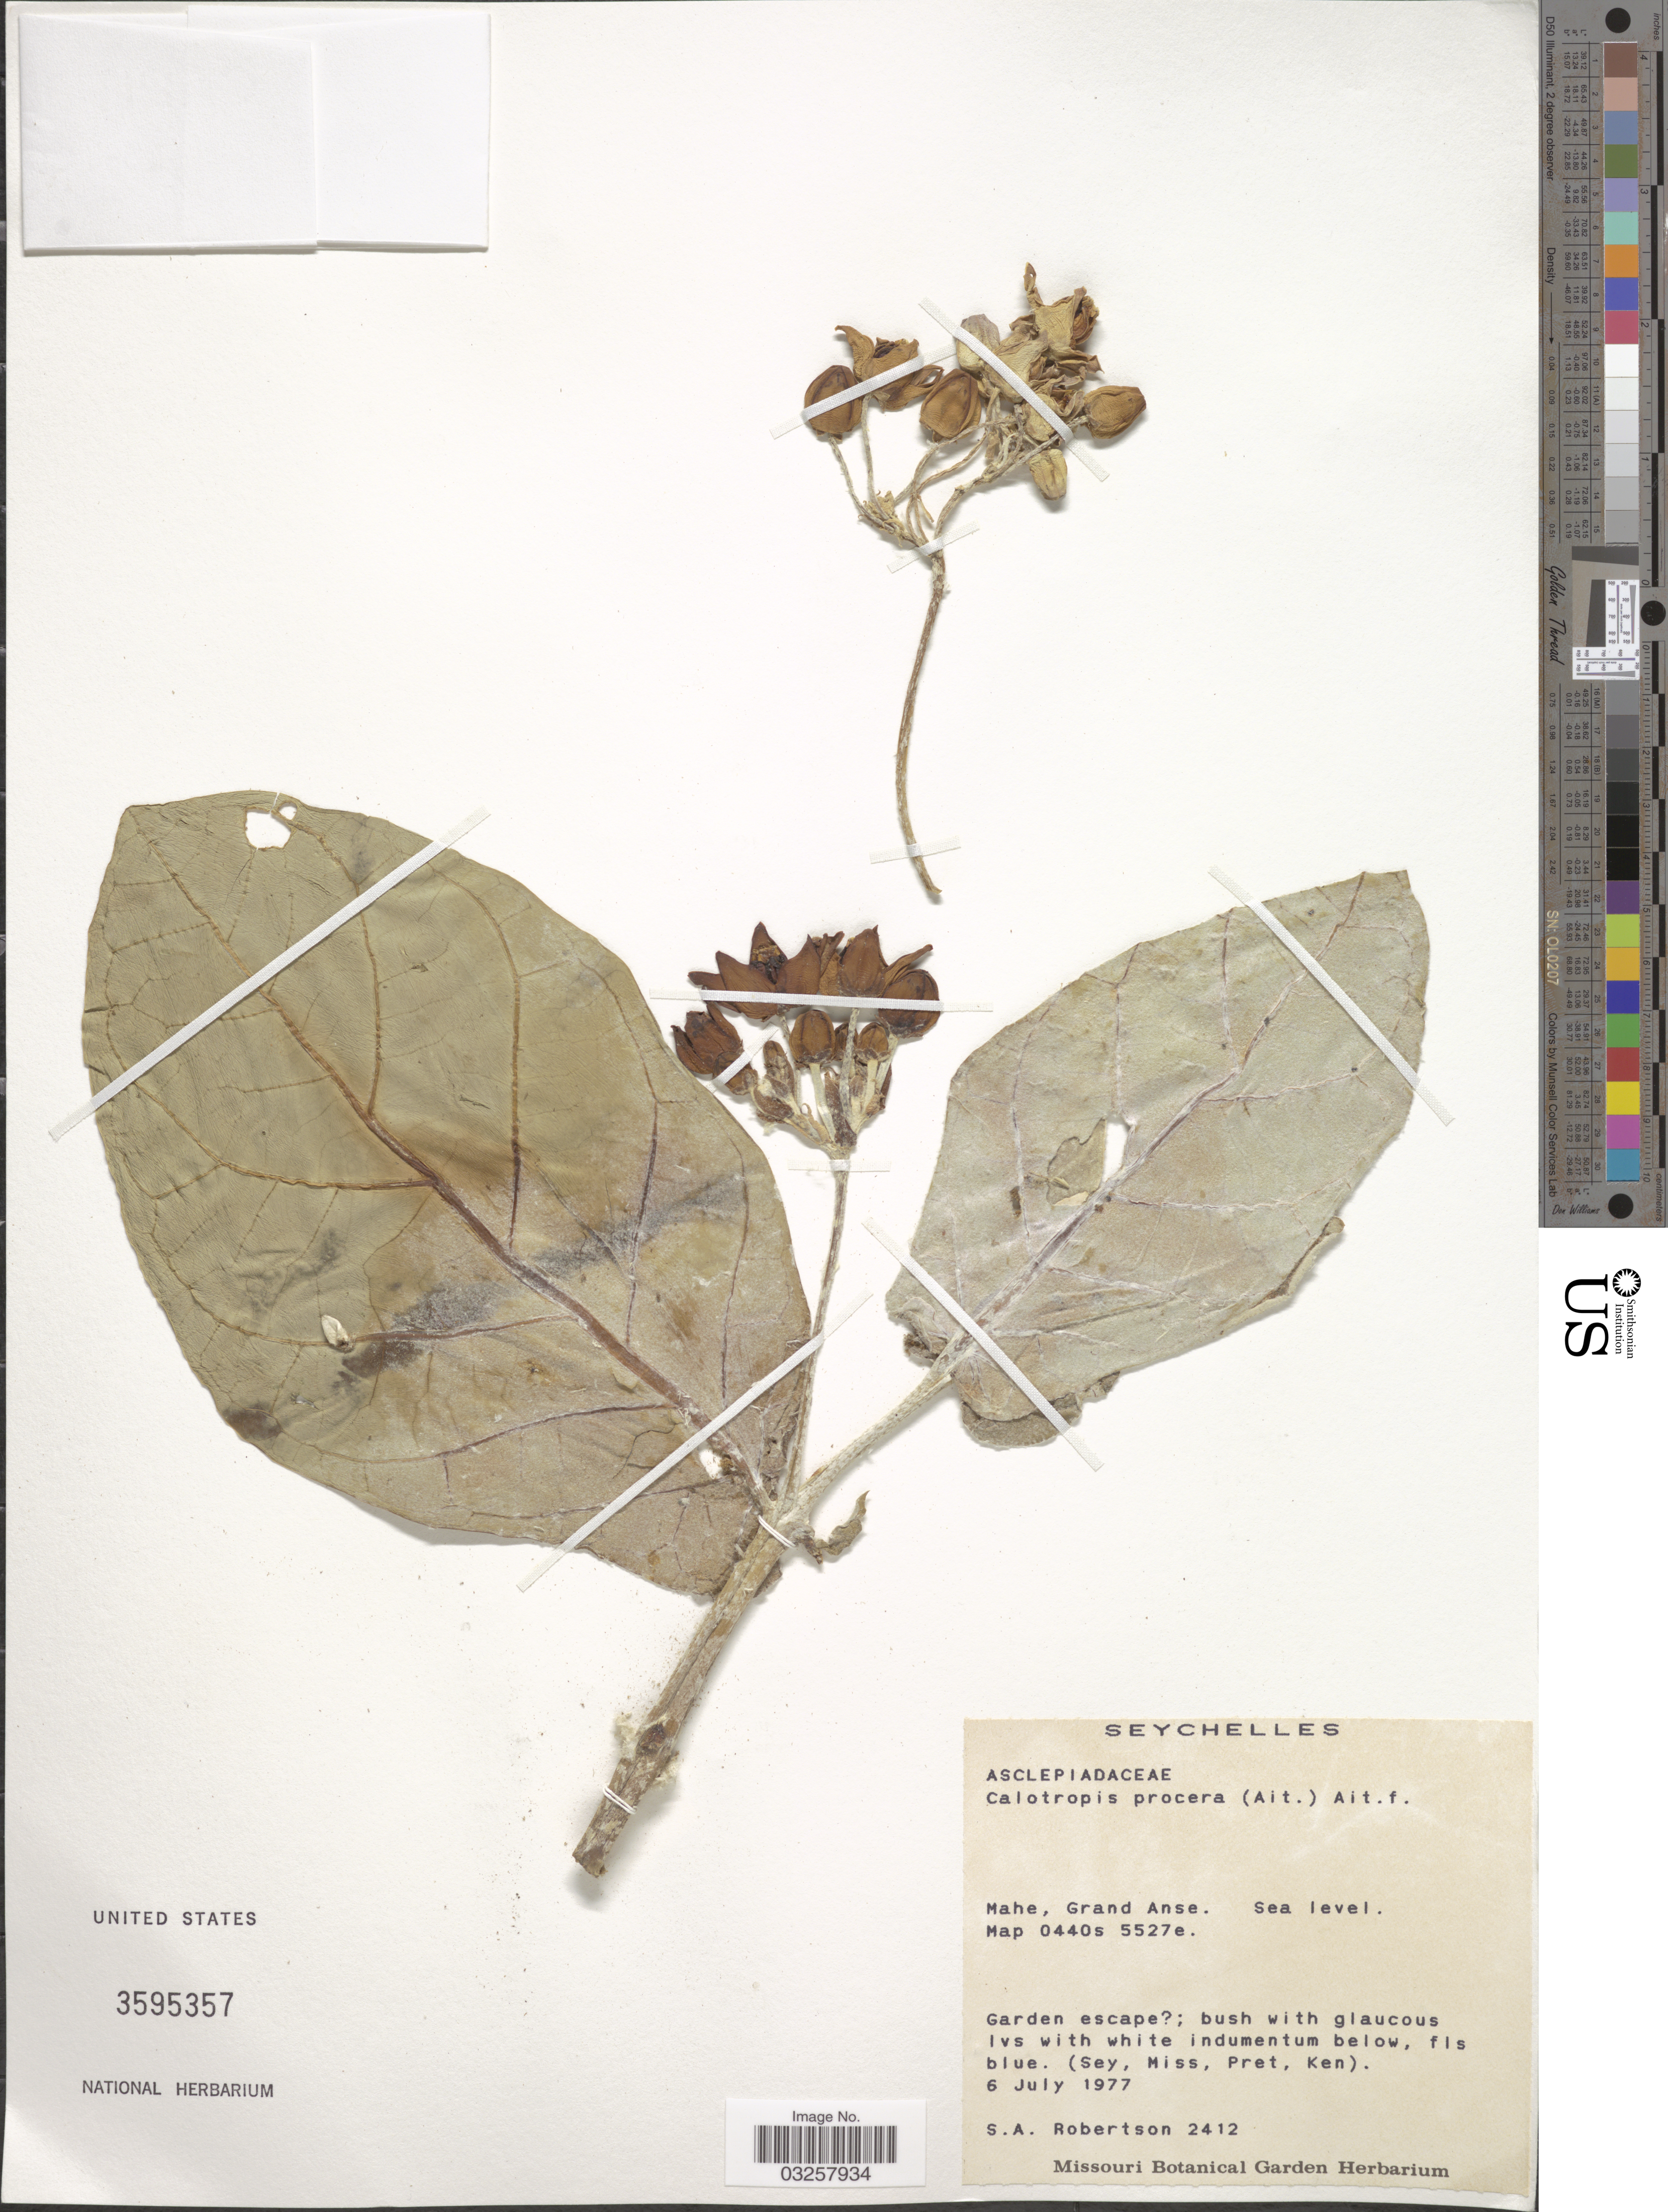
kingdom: Plantae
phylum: Tracheophyta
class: Magnoliopsida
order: Gentianales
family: Apocynaceae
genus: Calotropis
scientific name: Calotropis procera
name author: (Aiton) W.T. Aiton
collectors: S. A. Robertson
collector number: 2412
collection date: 1977-07-06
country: Seychelles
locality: Mahe, Grand Anse.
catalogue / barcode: US 3595357